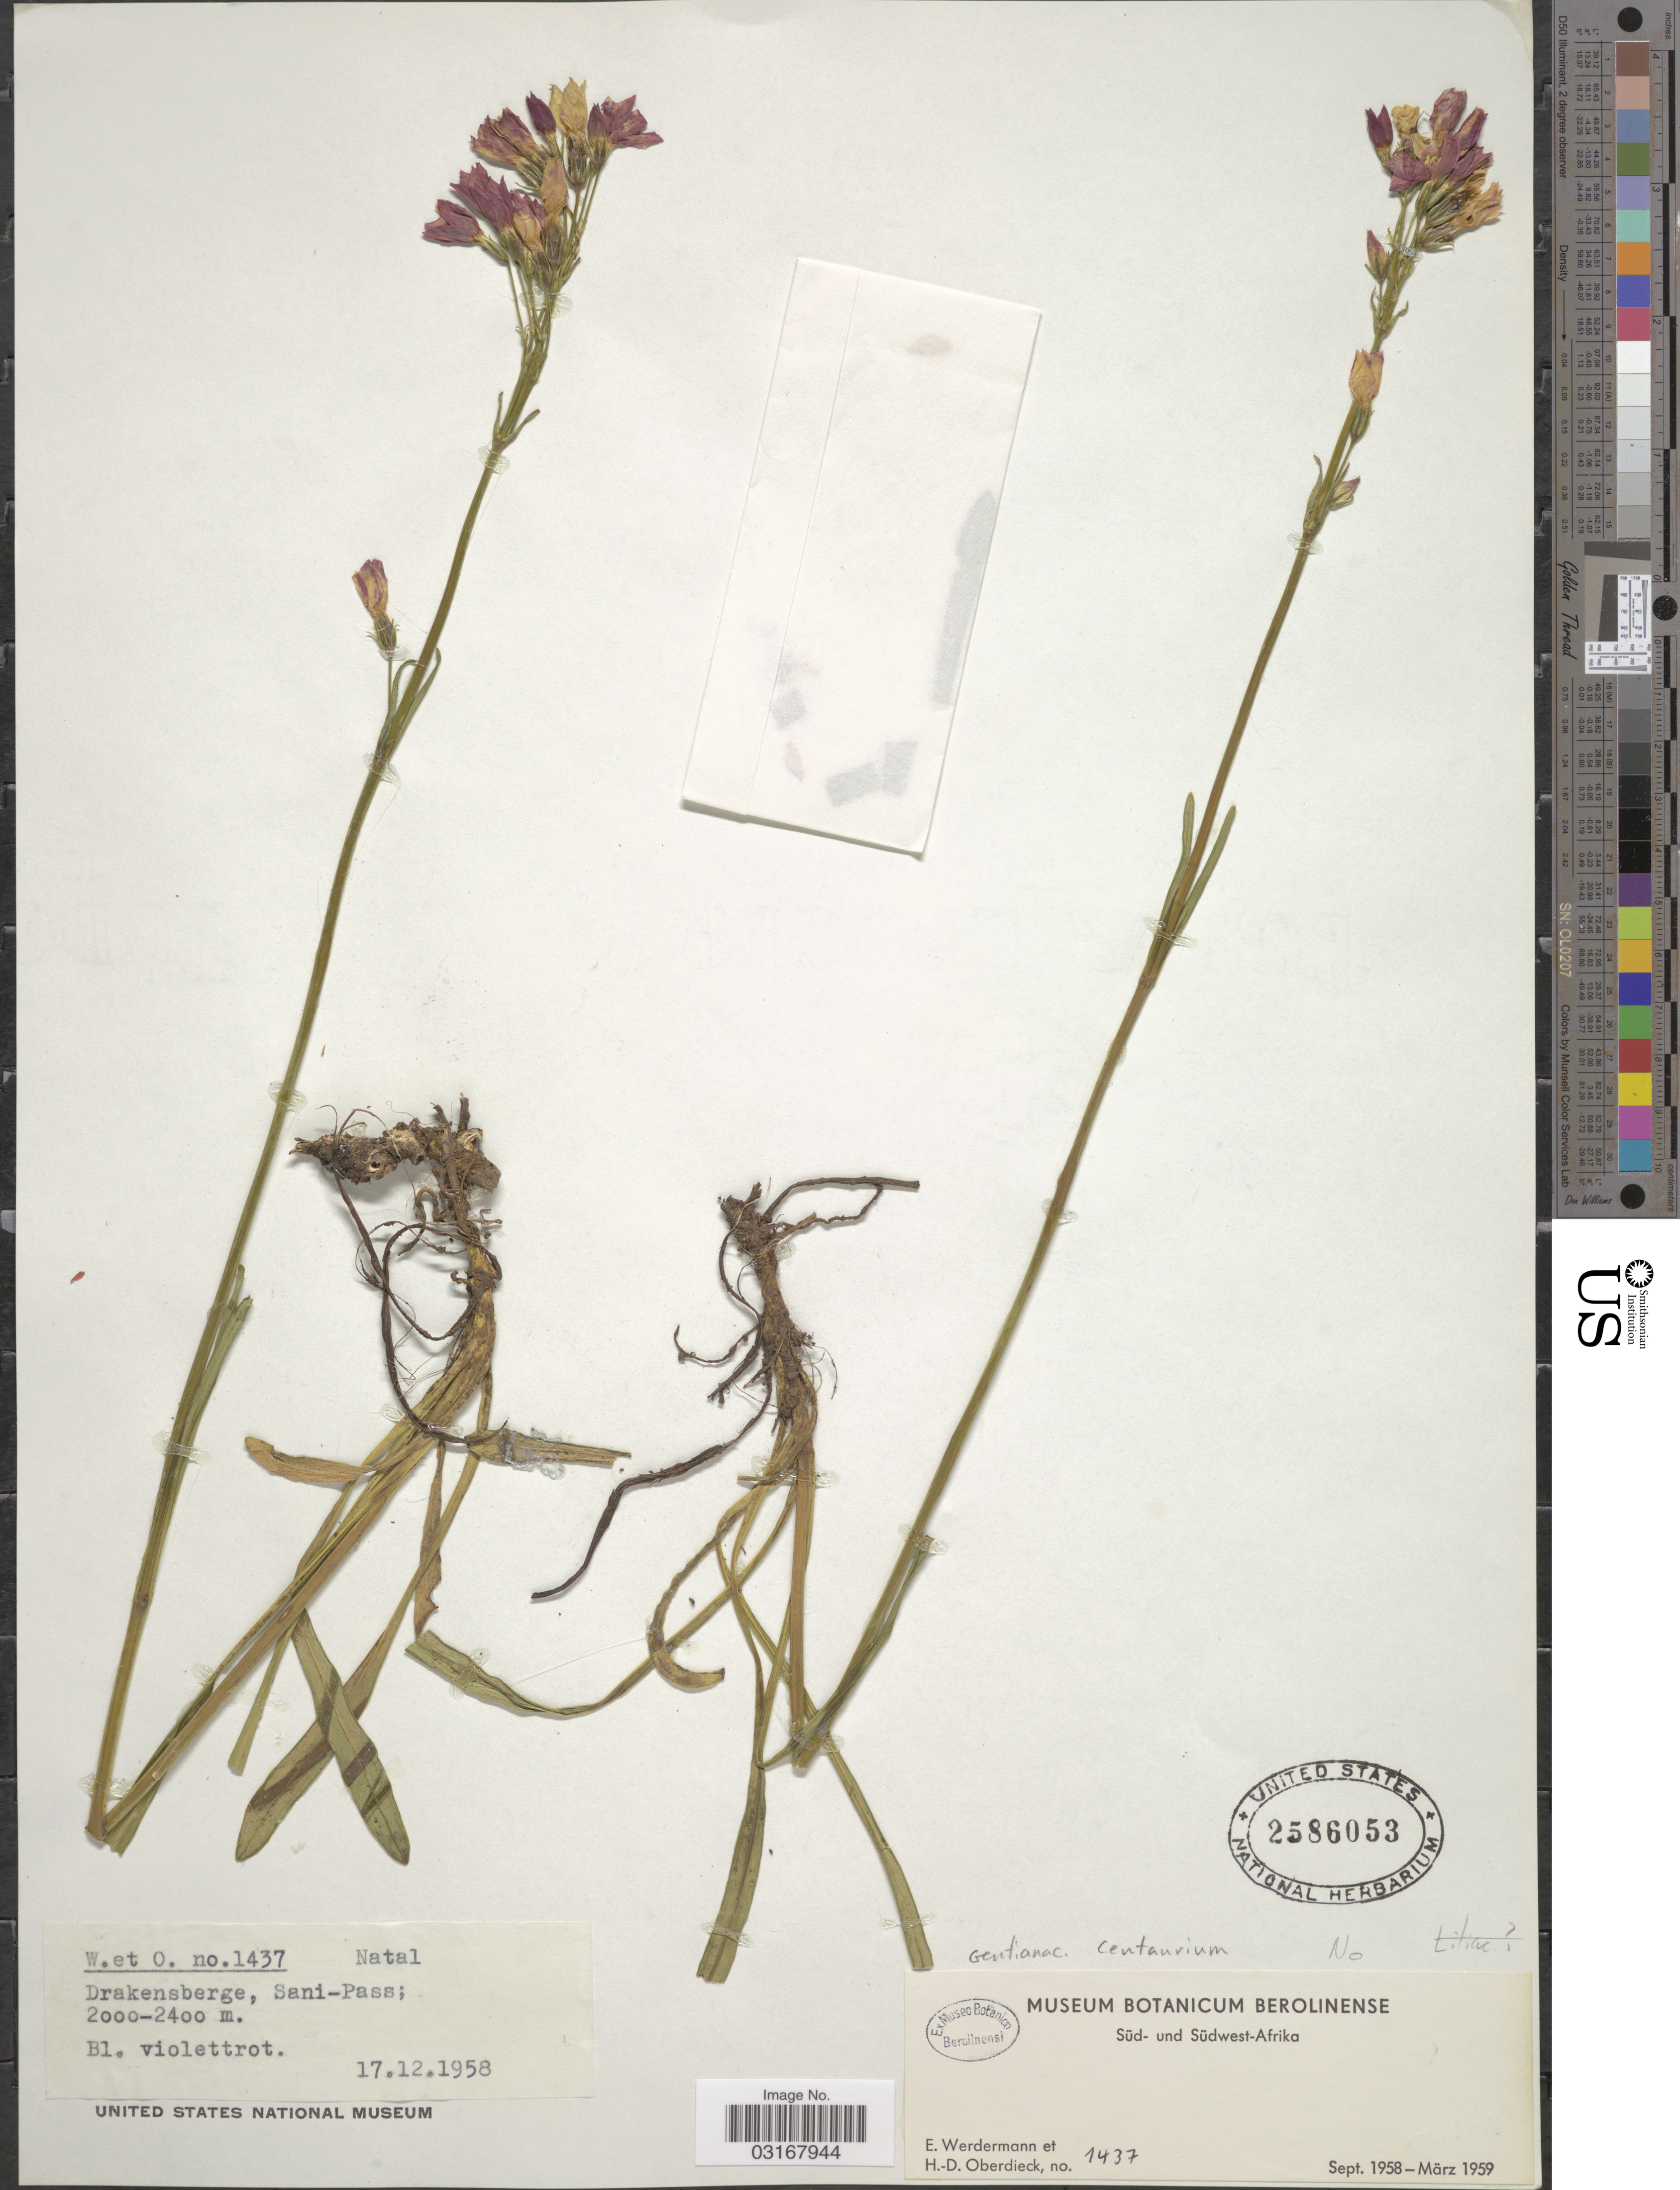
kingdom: Plantae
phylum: Tracheophyta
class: Magnoliopsida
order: Gentianales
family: Gentianaceae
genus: Centaurium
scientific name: Centaurium centaurium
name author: (L.) W. Wight ex Piper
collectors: E. Werdermann & H. Oberdieck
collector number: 143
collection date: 1958-09/1959-03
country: South Africa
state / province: KwaZulu-Natal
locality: Natal. Drakensberge, Sani-Pass.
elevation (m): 2000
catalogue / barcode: US 2586053